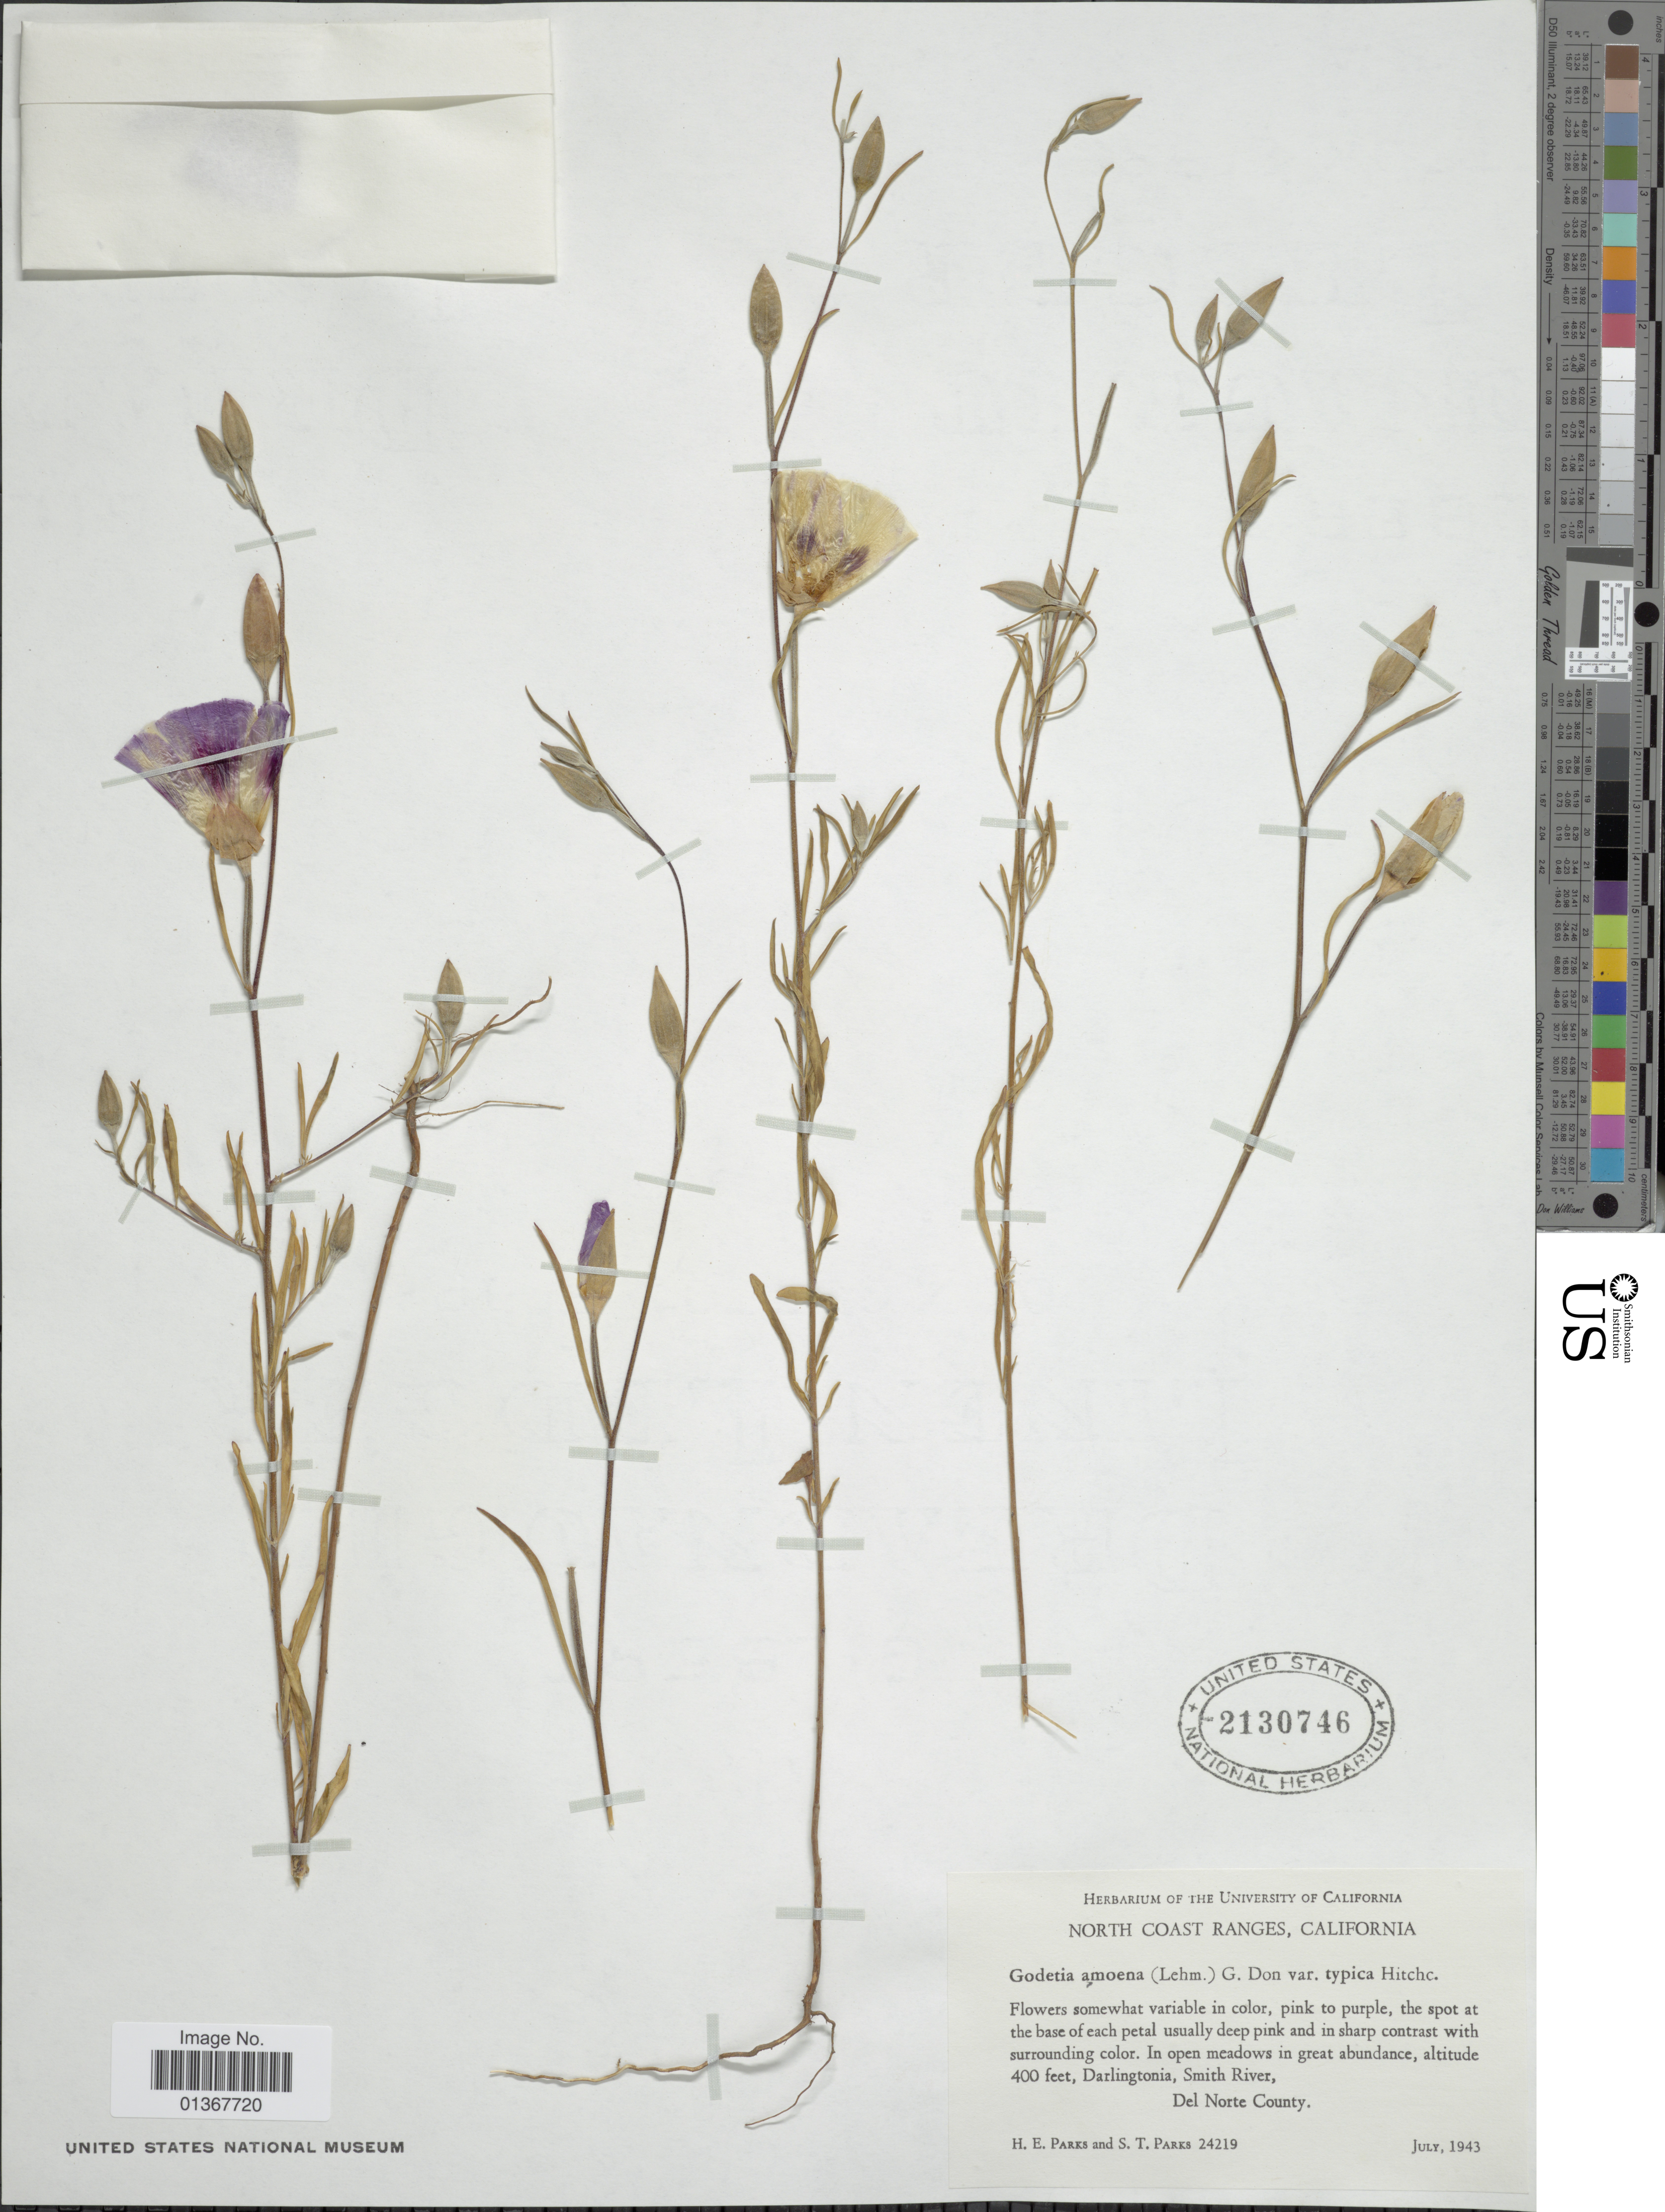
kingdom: Plantae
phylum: Tracheophyta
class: Magnoliopsida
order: Myrtales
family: Onagraceae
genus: Clarkia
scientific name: Clarkia amoena subsp. amoena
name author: (Lehm.) A. Nelson & J.F. Macbr.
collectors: H. E. Parks & S. Parks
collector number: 24219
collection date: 1943-07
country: United States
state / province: California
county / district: Del Norte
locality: North Coast Ranges. In open meadows in great abundance, Darlingtonia, Smith River, Del Norte County.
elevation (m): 122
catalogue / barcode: US 2130746